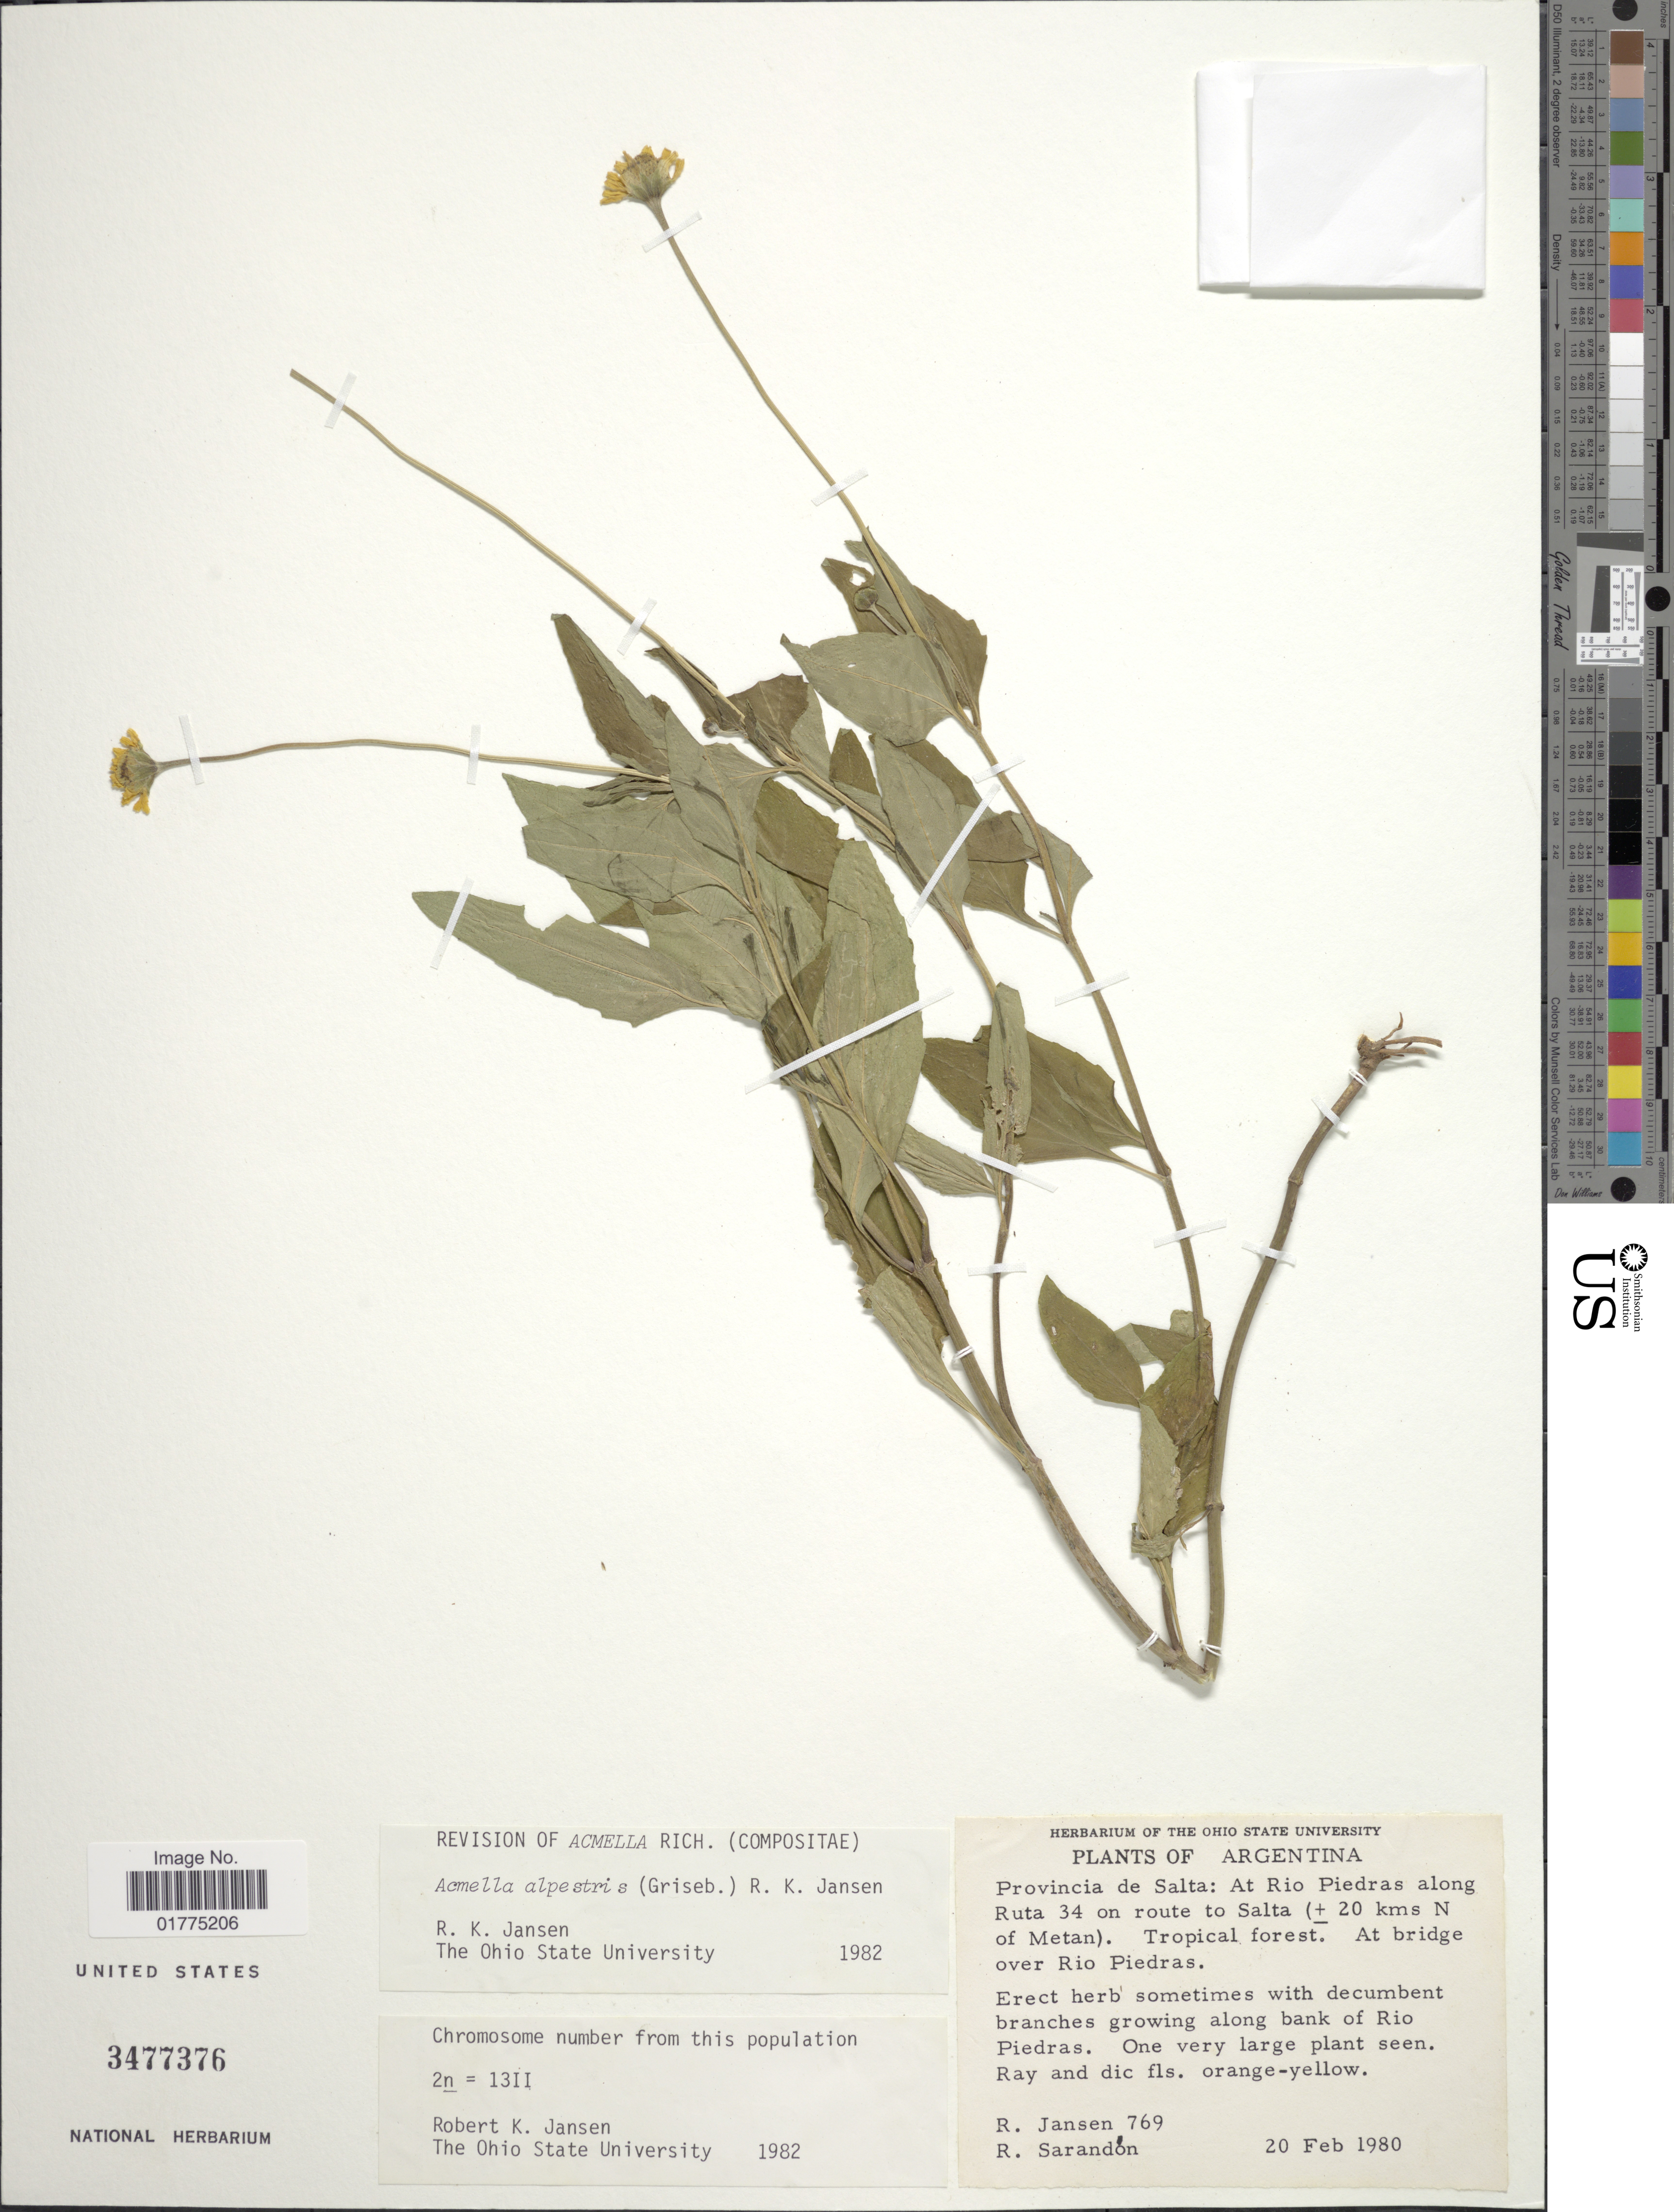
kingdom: Plantae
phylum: Tracheophyta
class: Magnoliopsida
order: Asterales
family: Asteraceae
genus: Acmella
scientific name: Acmella alpestris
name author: (Griseb.) R.K. Jansen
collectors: R. K. Jansen & R. Sarandon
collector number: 769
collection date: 1980-02-20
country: Argentina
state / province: Salta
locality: Provincia de Salta: At Rio Piedras along Ruta 34 on route to Salta (± 20 kms N of Metan). Tropical forest. At bridge over Rio Piedras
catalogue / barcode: US 3477376